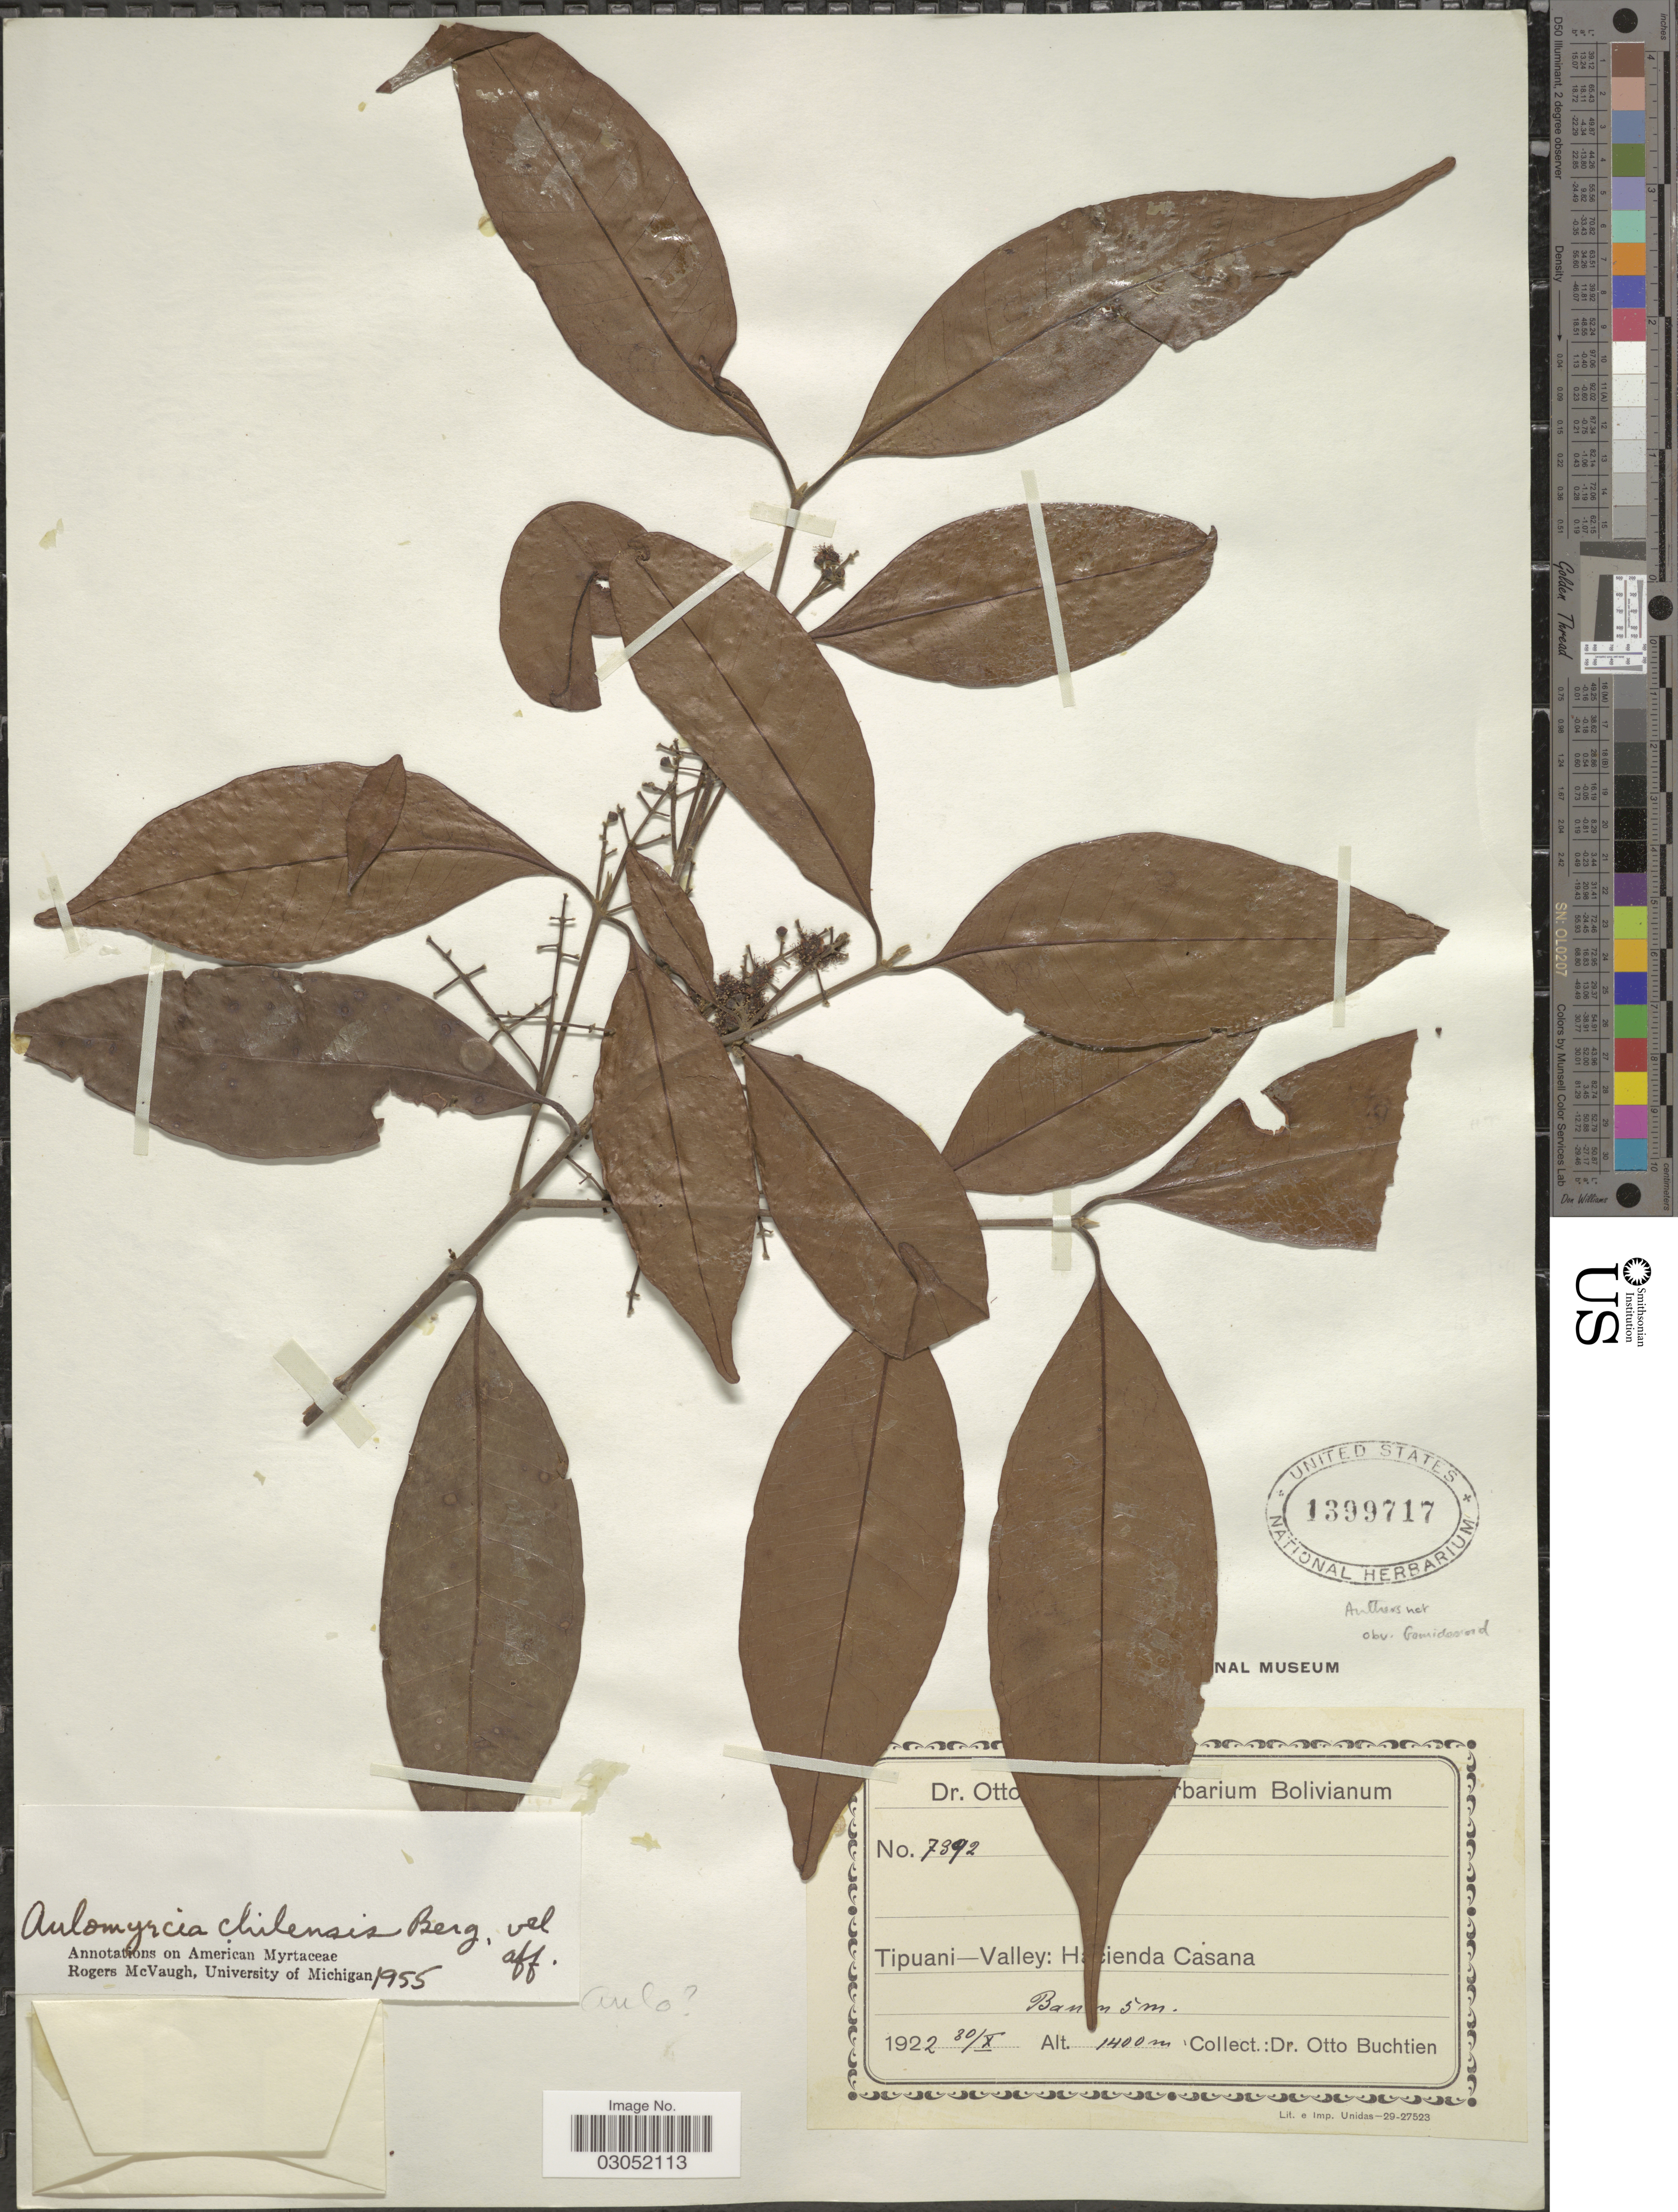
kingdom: Plantae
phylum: Tracheophyta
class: Magnoliopsida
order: Myrtales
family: Myrtaceae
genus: Myrcia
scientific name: Myrcia aliena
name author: McVaugh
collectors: O. Buchtien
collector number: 7392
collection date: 1922-10-30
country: Bolivia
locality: Tipuani-Valley: H [illegible text]ienda Casana.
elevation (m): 1400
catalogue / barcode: US 1399717